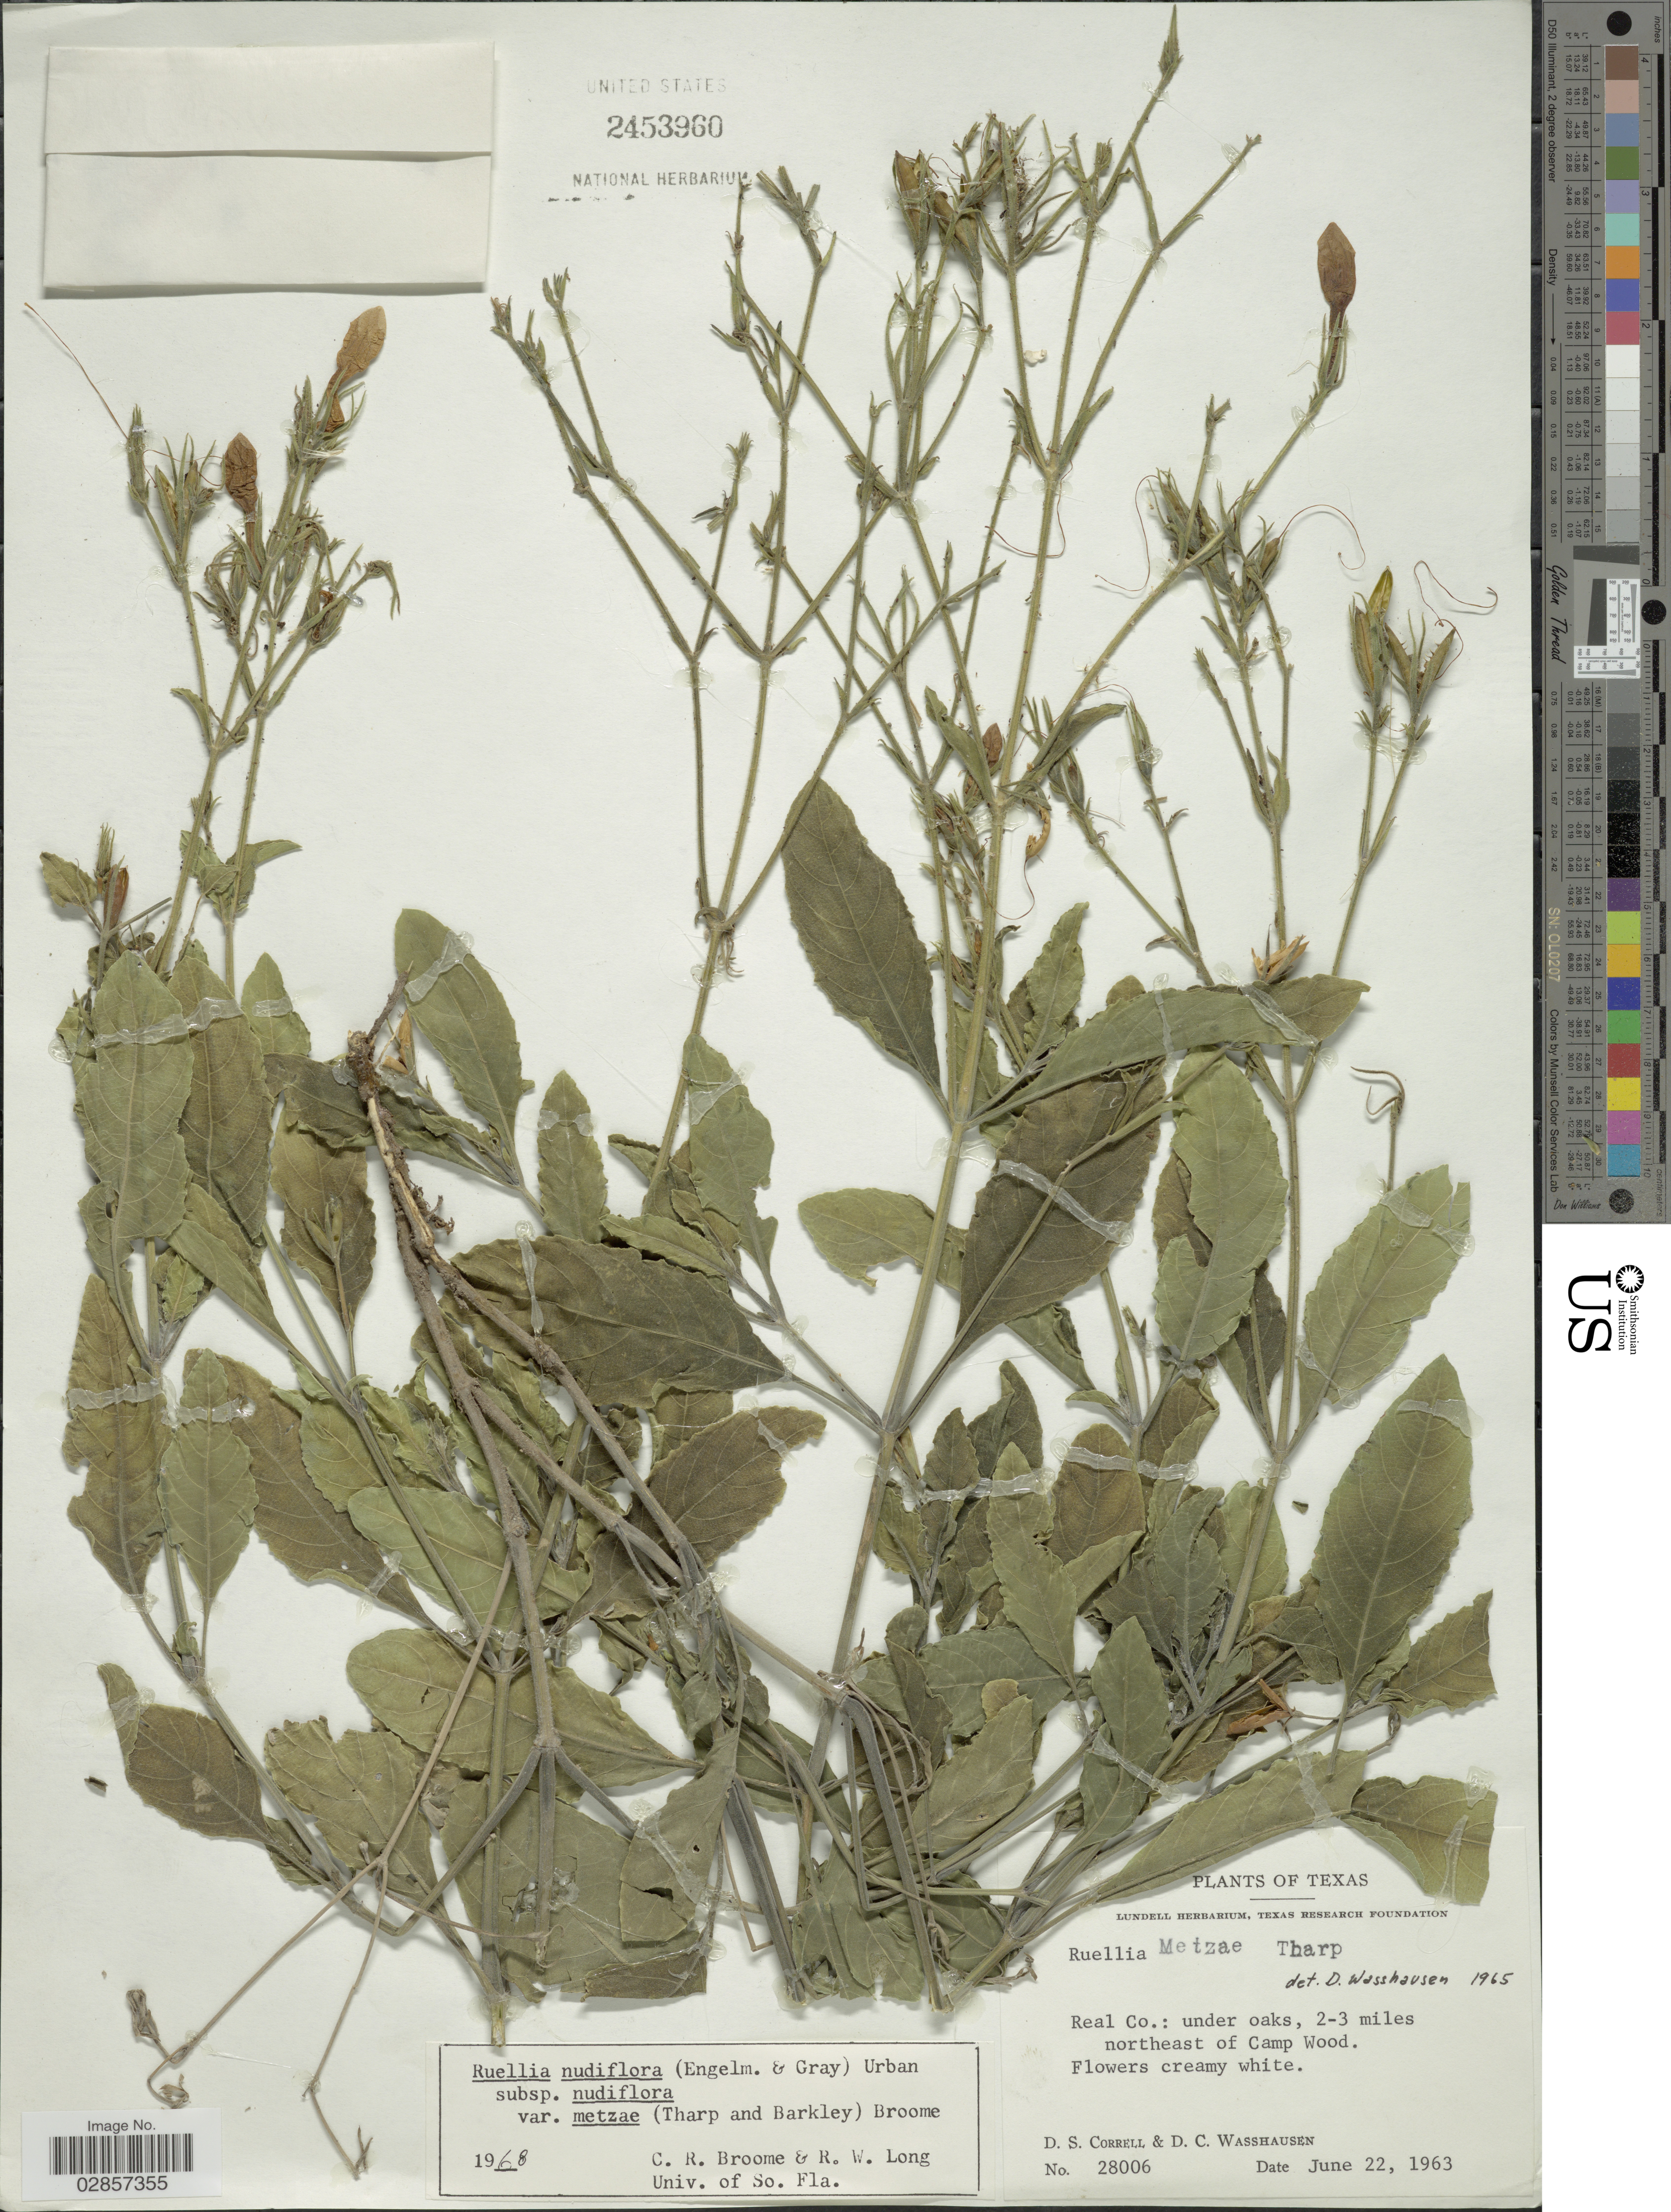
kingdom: Plantae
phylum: Tracheophyta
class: Magnoliopsida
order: Lamiales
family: Acanthaceae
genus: Ruellia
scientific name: Ruellia metziae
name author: Tharp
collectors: D. S. Correll & D. C. Wasshausen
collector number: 28006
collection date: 1963-06-22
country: United States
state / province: Texas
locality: Real Co.: under oaks, 2-3 miles northeast of Camp Wood.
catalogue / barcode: US 2453960